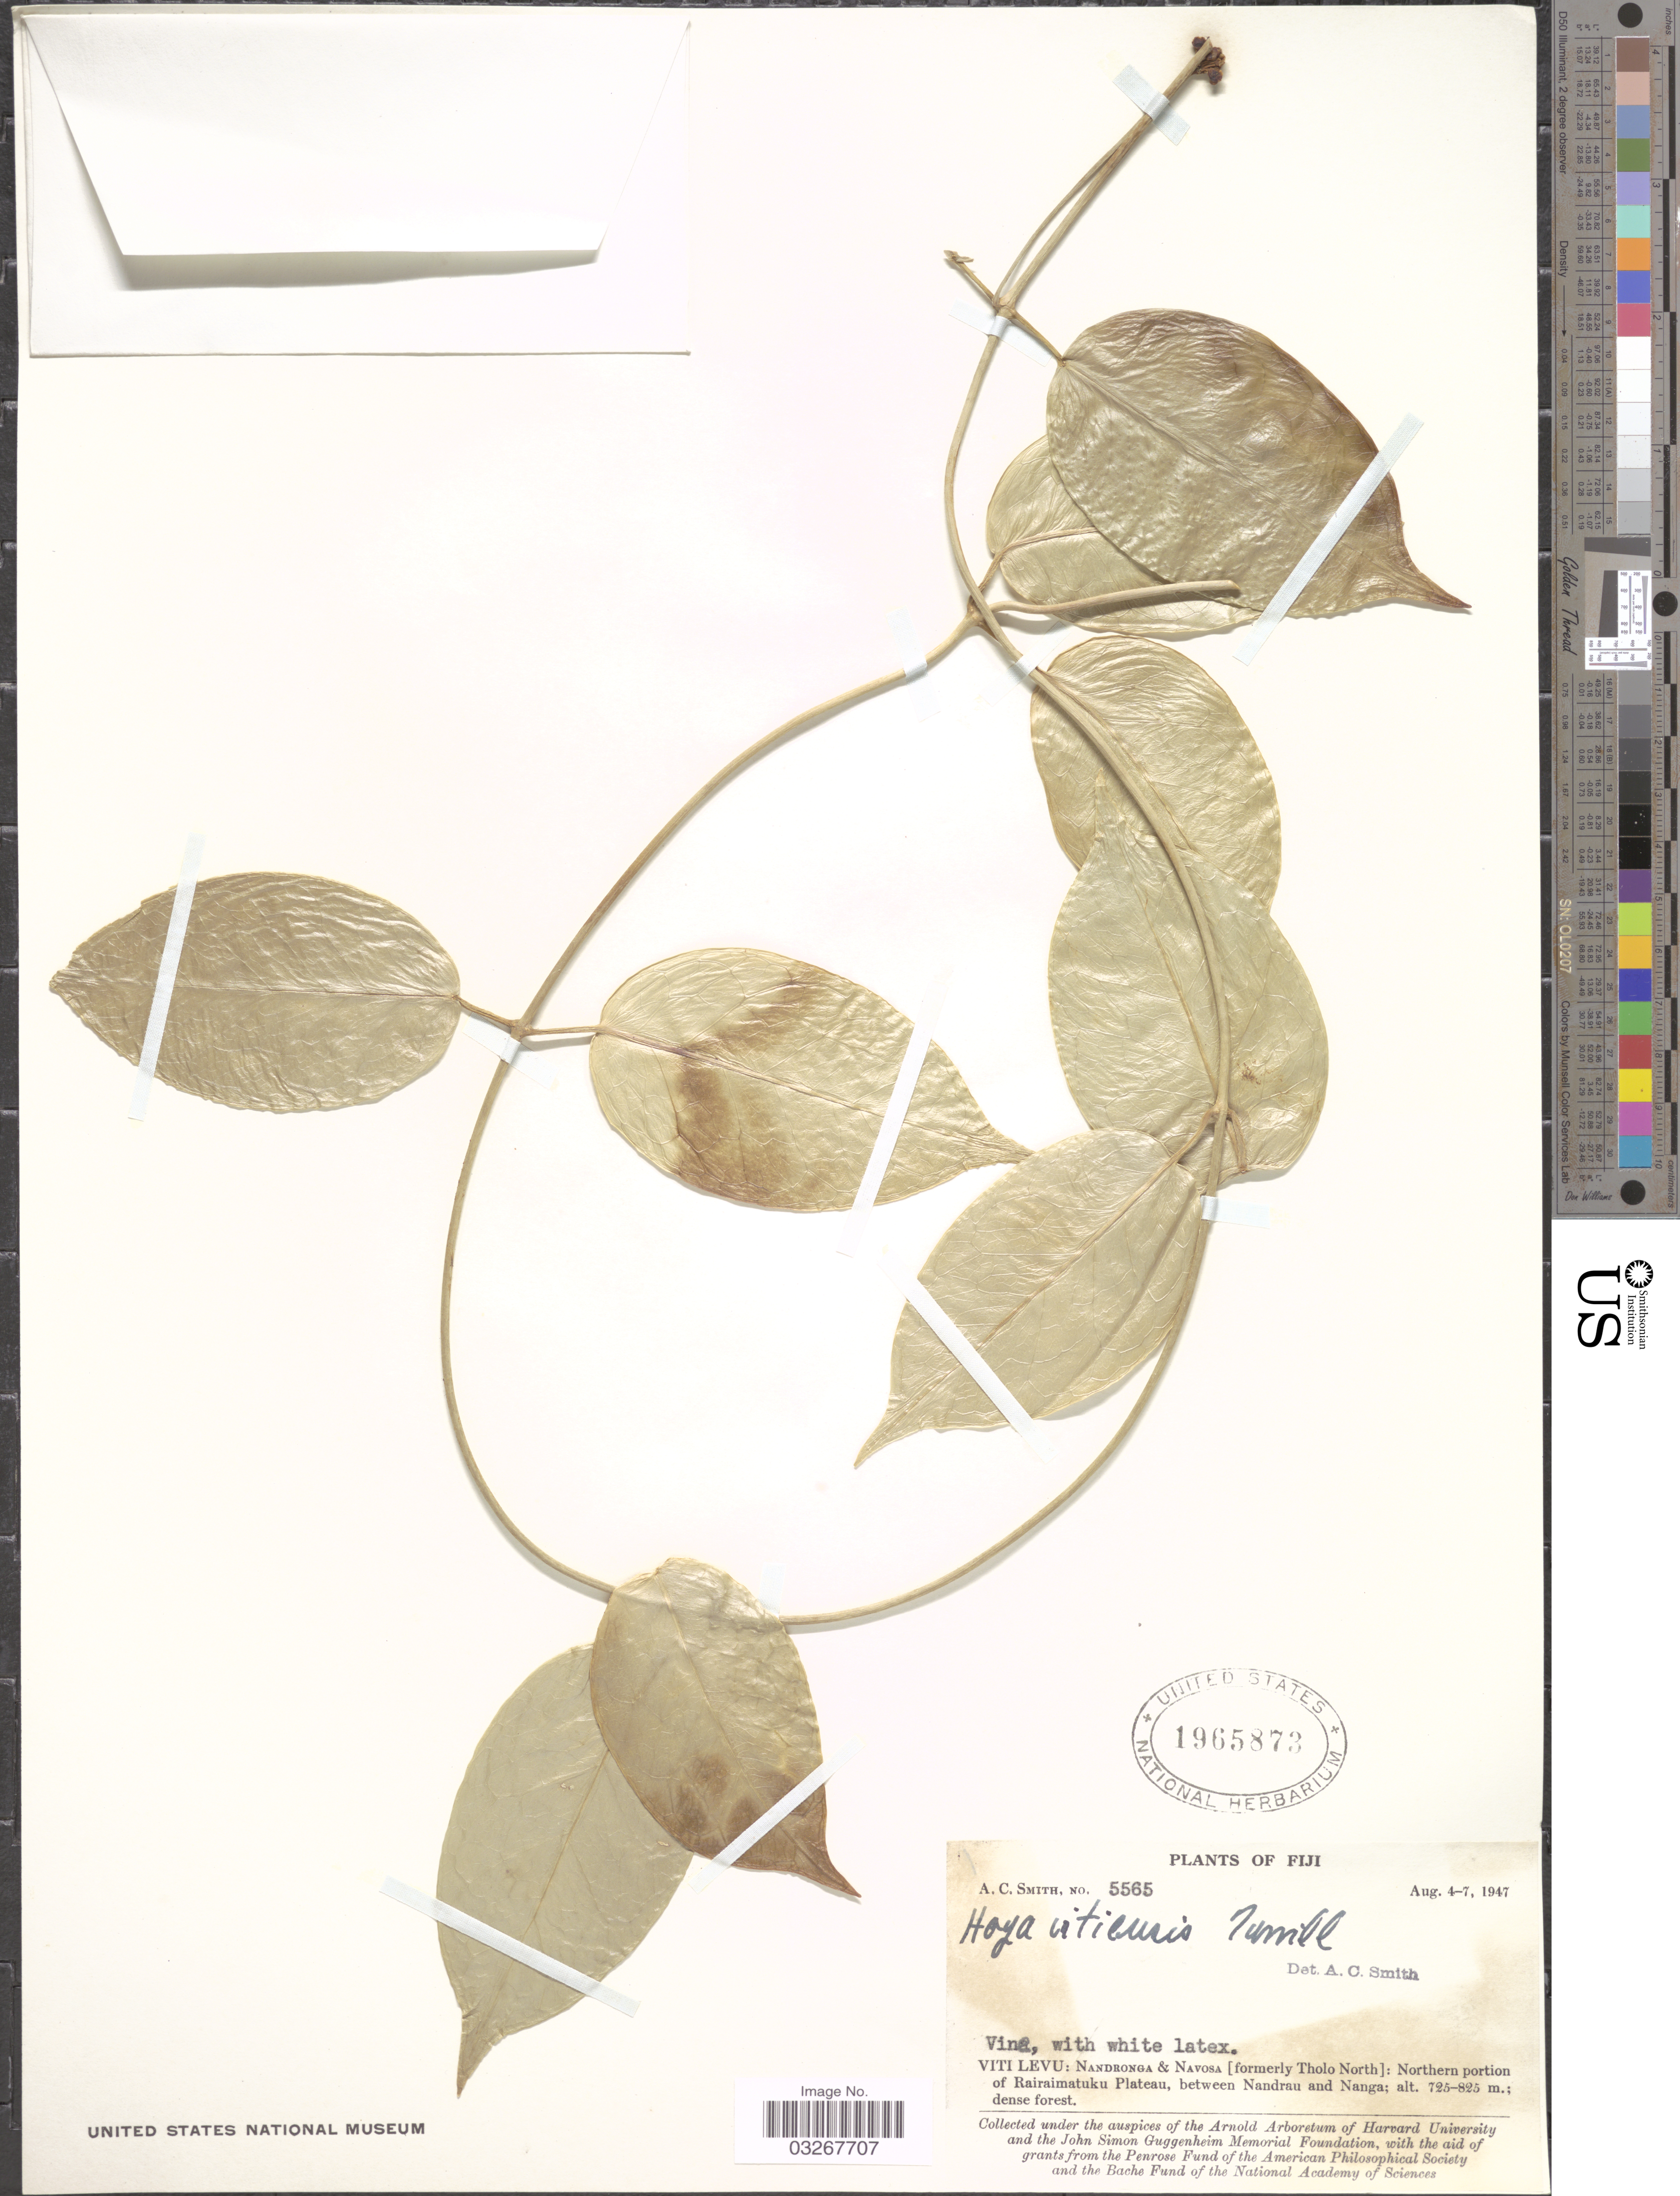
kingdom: Plantae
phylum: Tracheophyta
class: Magnoliopsida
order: Gentianales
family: Apocynaceae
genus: Hoya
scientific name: Hoya vitiensis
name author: Turrill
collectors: A. C. Smith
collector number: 5565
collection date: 1947-08-04/1947-08-07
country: Fiji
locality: Viti Levu: Nandronga & Navosa [formerly Tholo North]: Northern portion of Rairaimatuku Plateau, between Nandrau and Nanga.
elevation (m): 725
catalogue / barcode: US 1965873